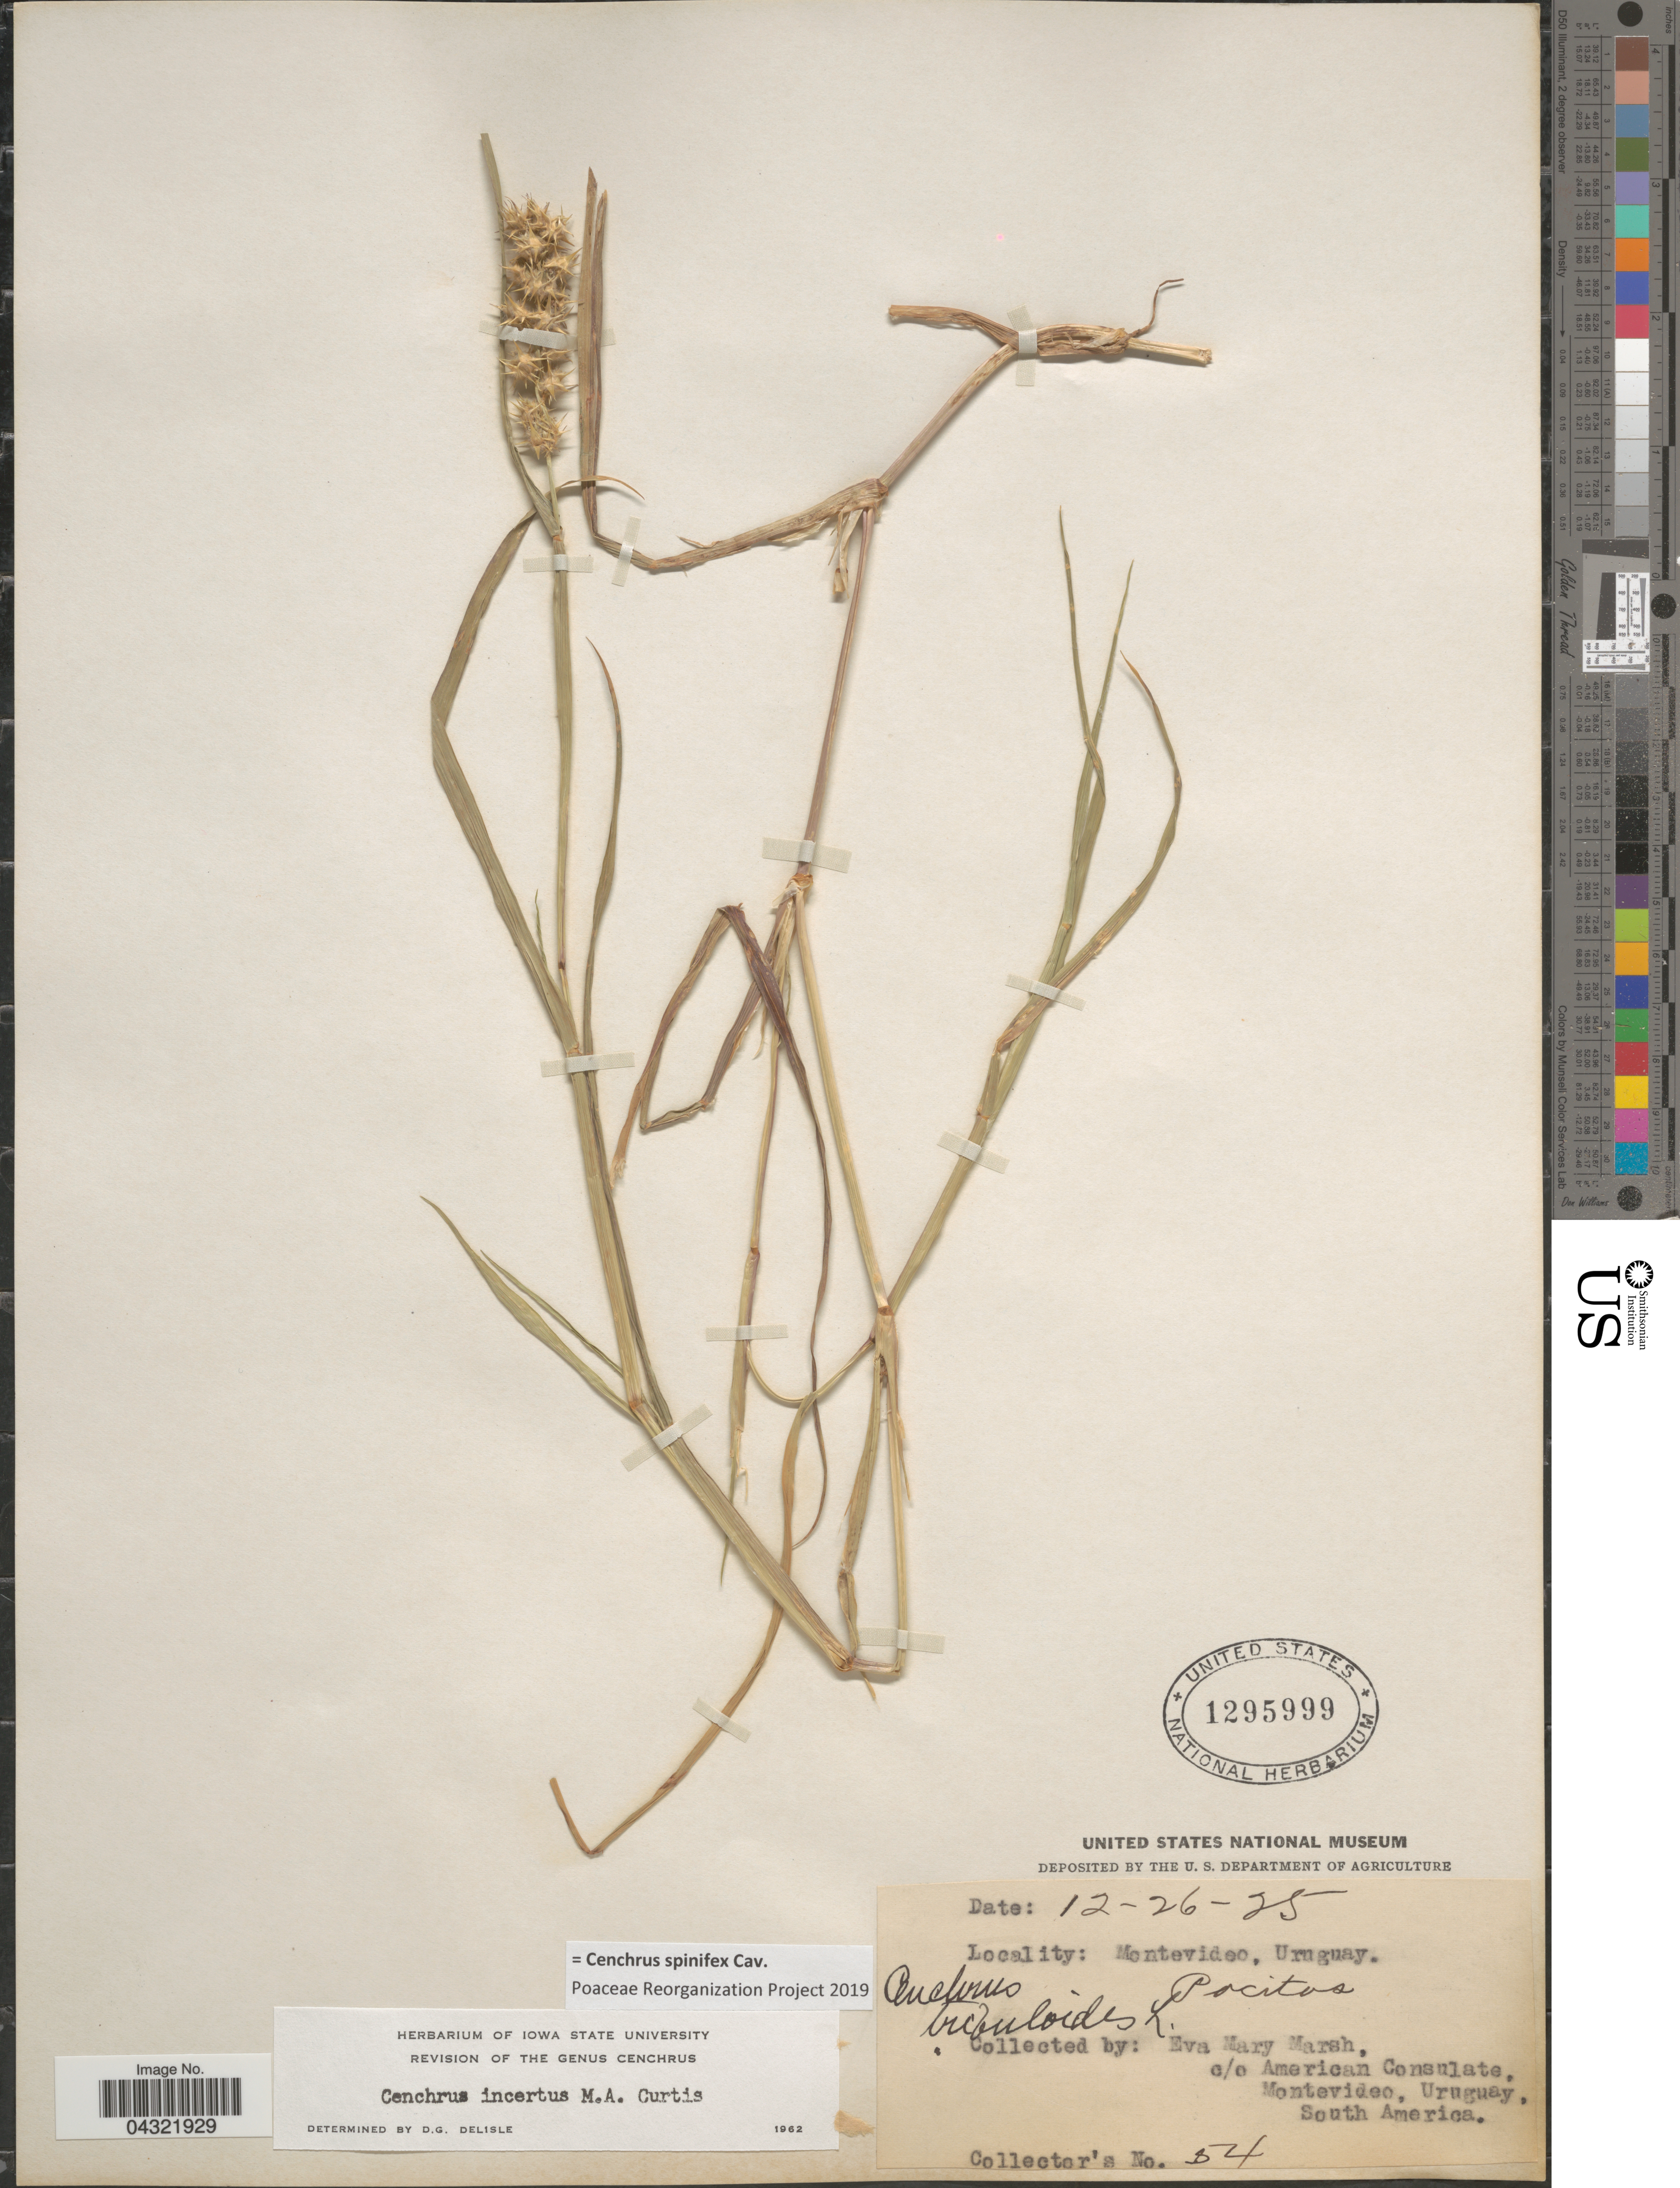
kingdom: Plantae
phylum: Tracheophyta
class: Liliopsida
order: Poales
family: Poaceae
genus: Cenchrus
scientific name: Cenchrus spinifex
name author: Cav.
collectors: E. Marsh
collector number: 54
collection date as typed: Transcribed d/m/y: 26/12/25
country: Uruguay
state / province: Montevideo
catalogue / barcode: US 1295999